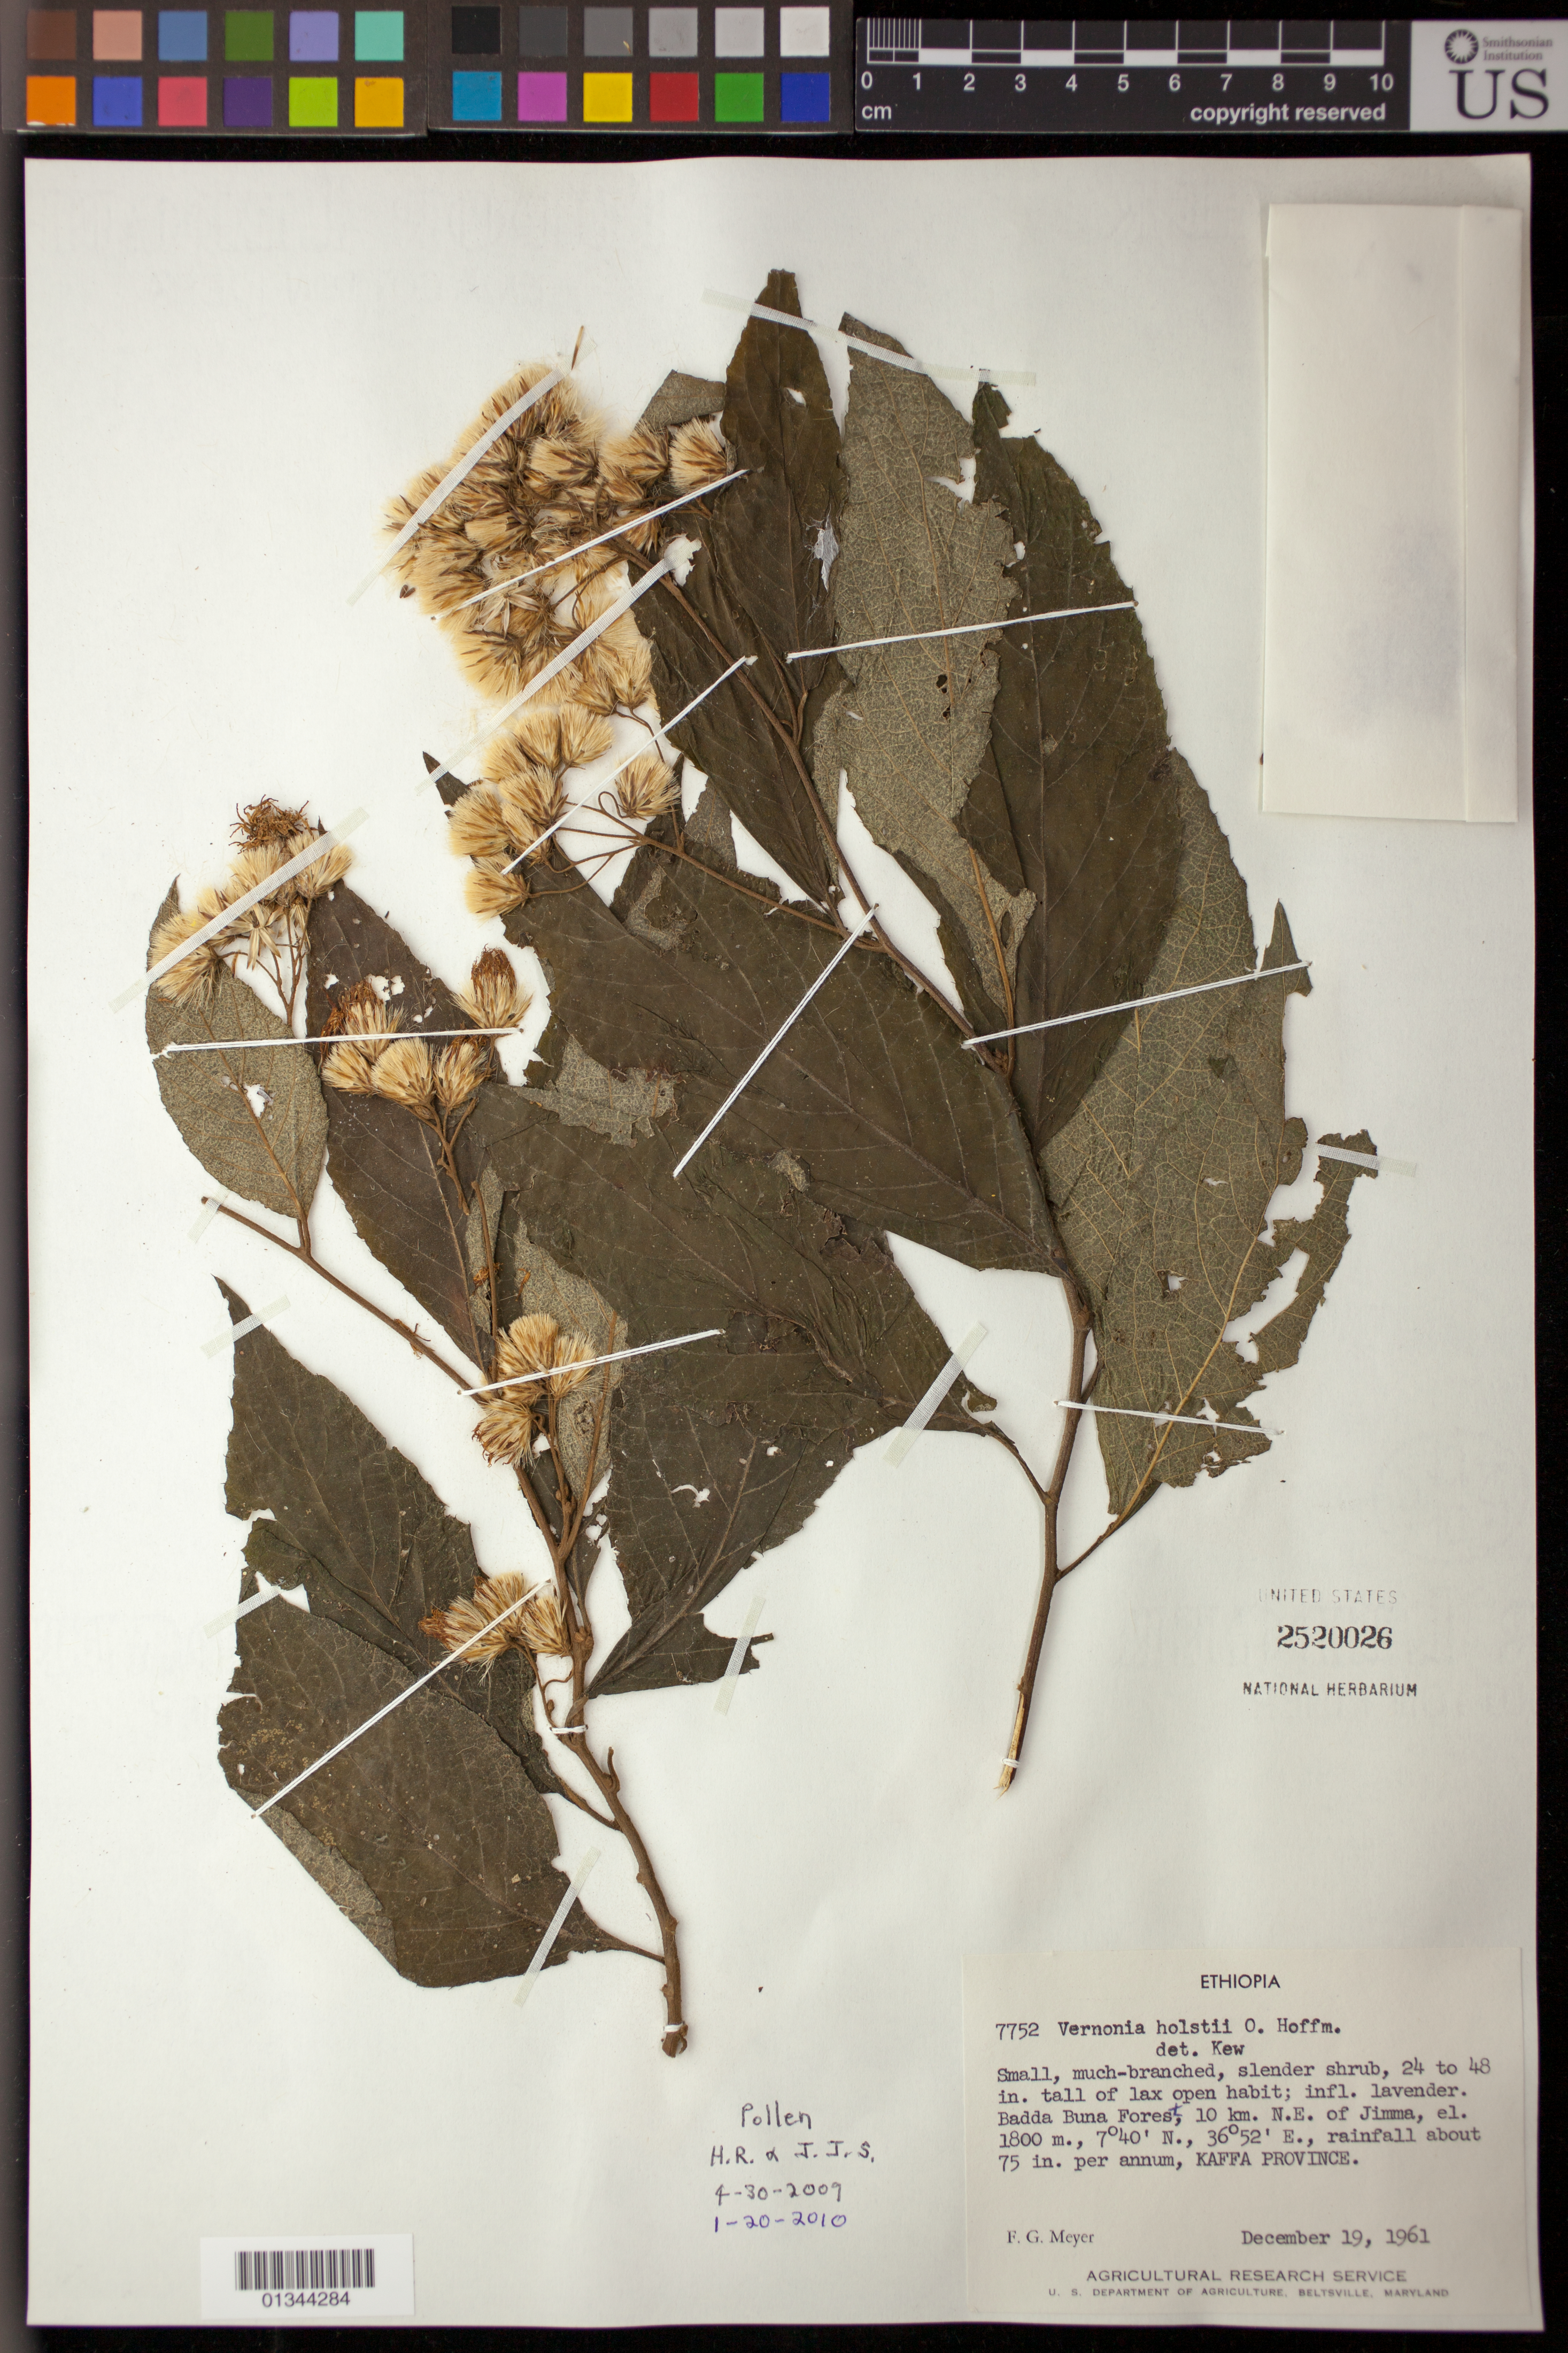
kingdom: Plantae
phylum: Tracheophyta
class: Magnoliopsida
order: Asterales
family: Asteraceae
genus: Vernonia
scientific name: Vernonia holstii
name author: O. Hoffm.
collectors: F. G. Meyer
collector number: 7752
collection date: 1961-12-19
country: Ethiopia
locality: Kaffa Province, Badda Buna Forest, 10 km. N.E. of Jimma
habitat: Rainfall about 75 in. per annum.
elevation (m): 1800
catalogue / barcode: US 2520026